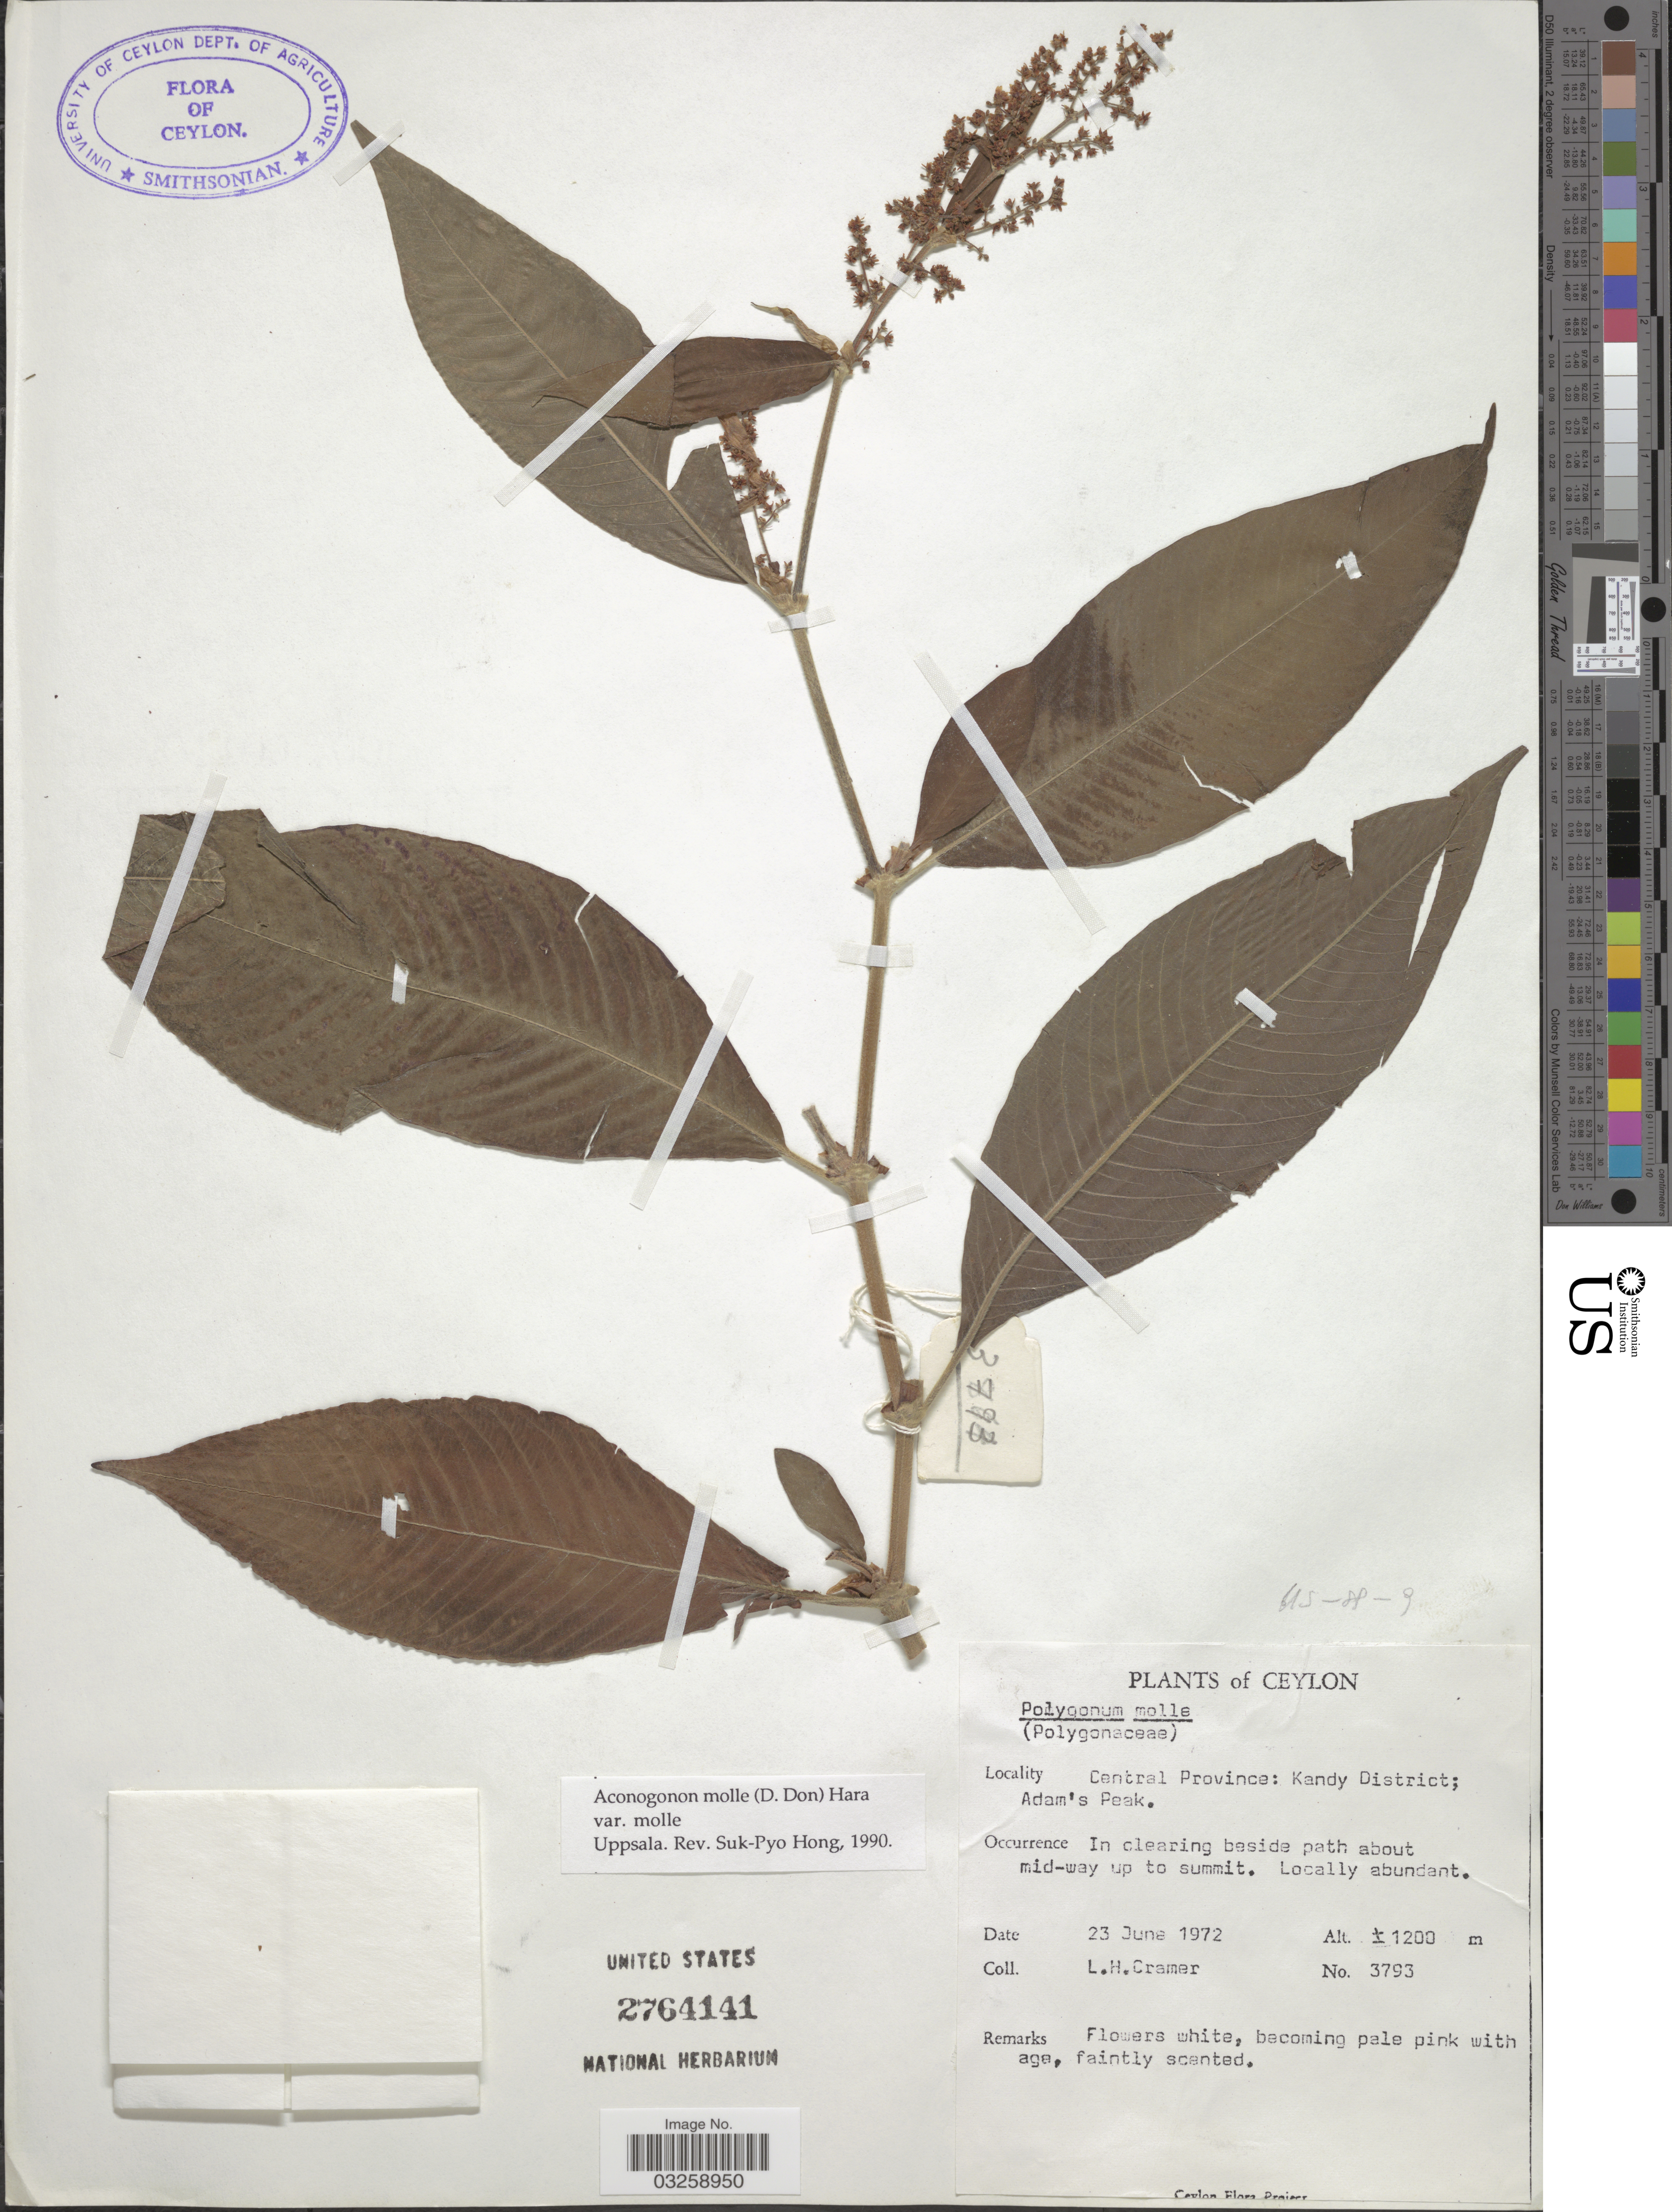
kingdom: Plantae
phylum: Tracheophyta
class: Magnoliopsida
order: Caryophyllales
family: Polygonaceae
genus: Koenigia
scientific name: Koenigia mollis var. mollis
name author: (D. Don) T.M. Schust. & Reveal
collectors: L. H. Cramer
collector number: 3793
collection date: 1972-06-23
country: Sri Lanka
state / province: Central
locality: Ceylon. Central Province: Kandy District; Adam's Peak.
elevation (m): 1200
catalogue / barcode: US 2764141